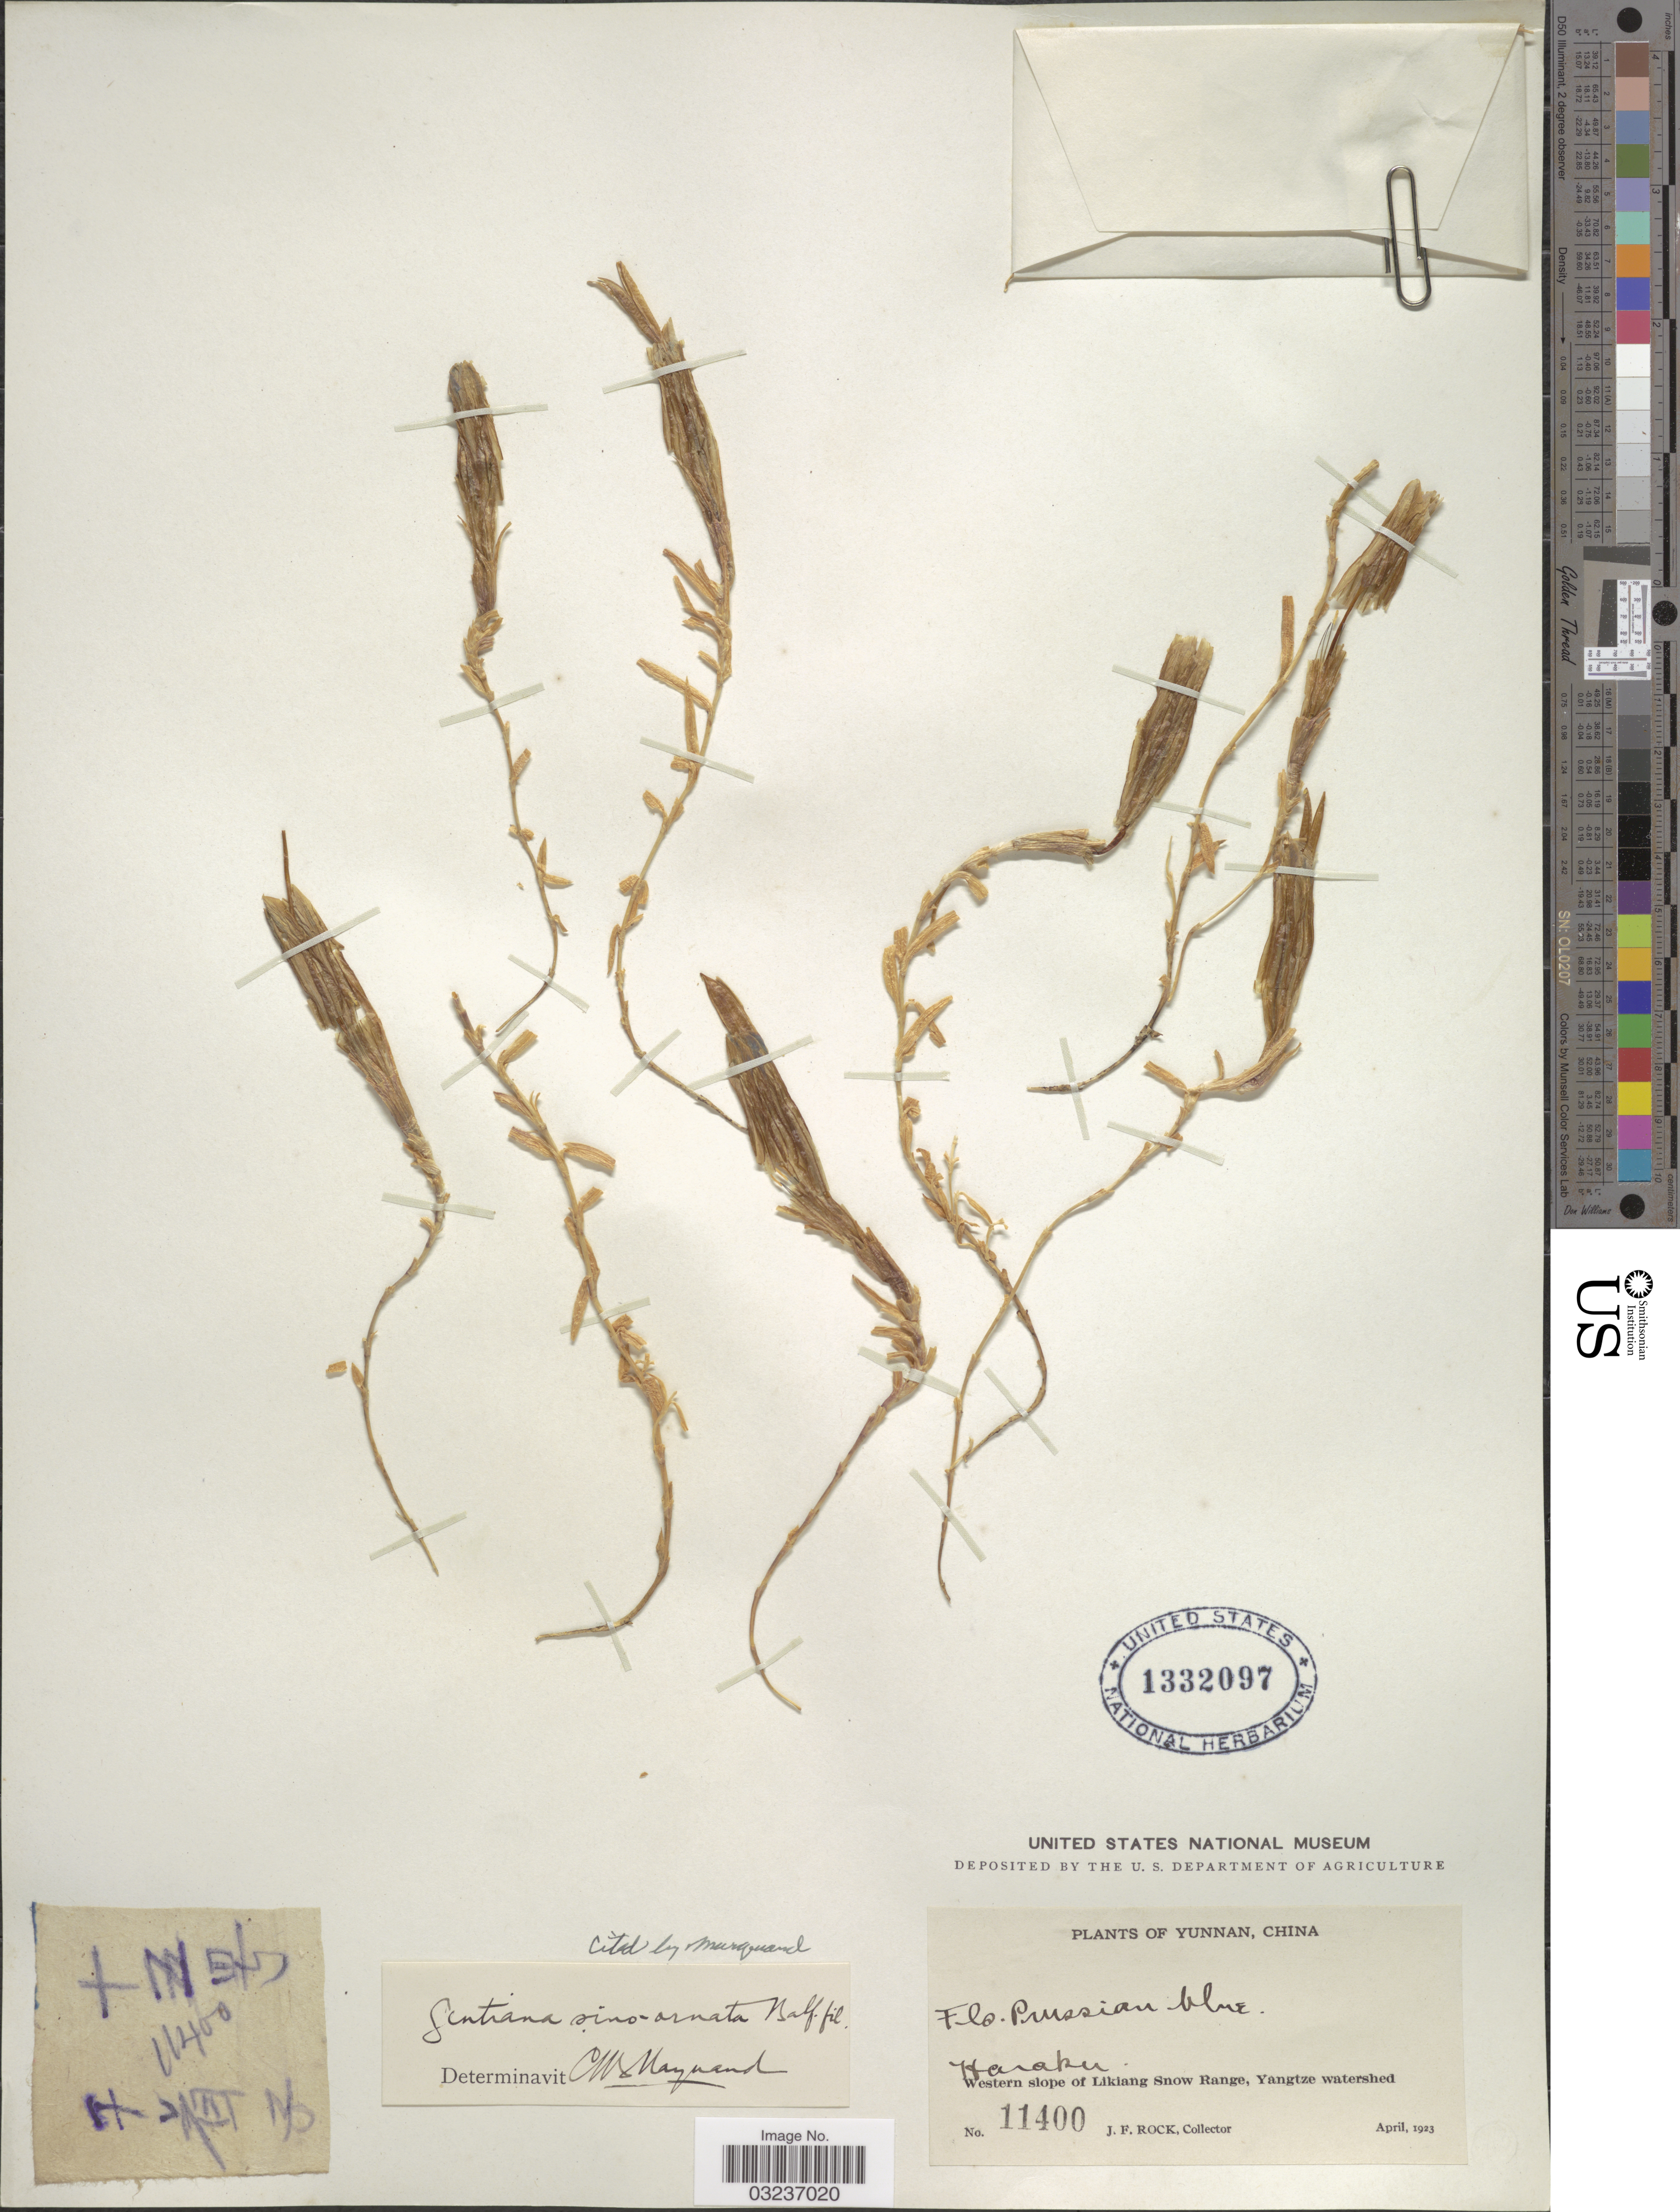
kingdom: Plantae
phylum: Tracheophyta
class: Magnoliopsida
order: Gentianales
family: Gentianaceae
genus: Gentiana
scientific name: Gentiana sino-ornata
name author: Balf. f.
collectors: J. Rock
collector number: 11400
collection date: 1923-04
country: China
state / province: Yunnan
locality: Haraku, Western slope of Likiang Snow Range, Yangtze watershed.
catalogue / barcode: US 1332097